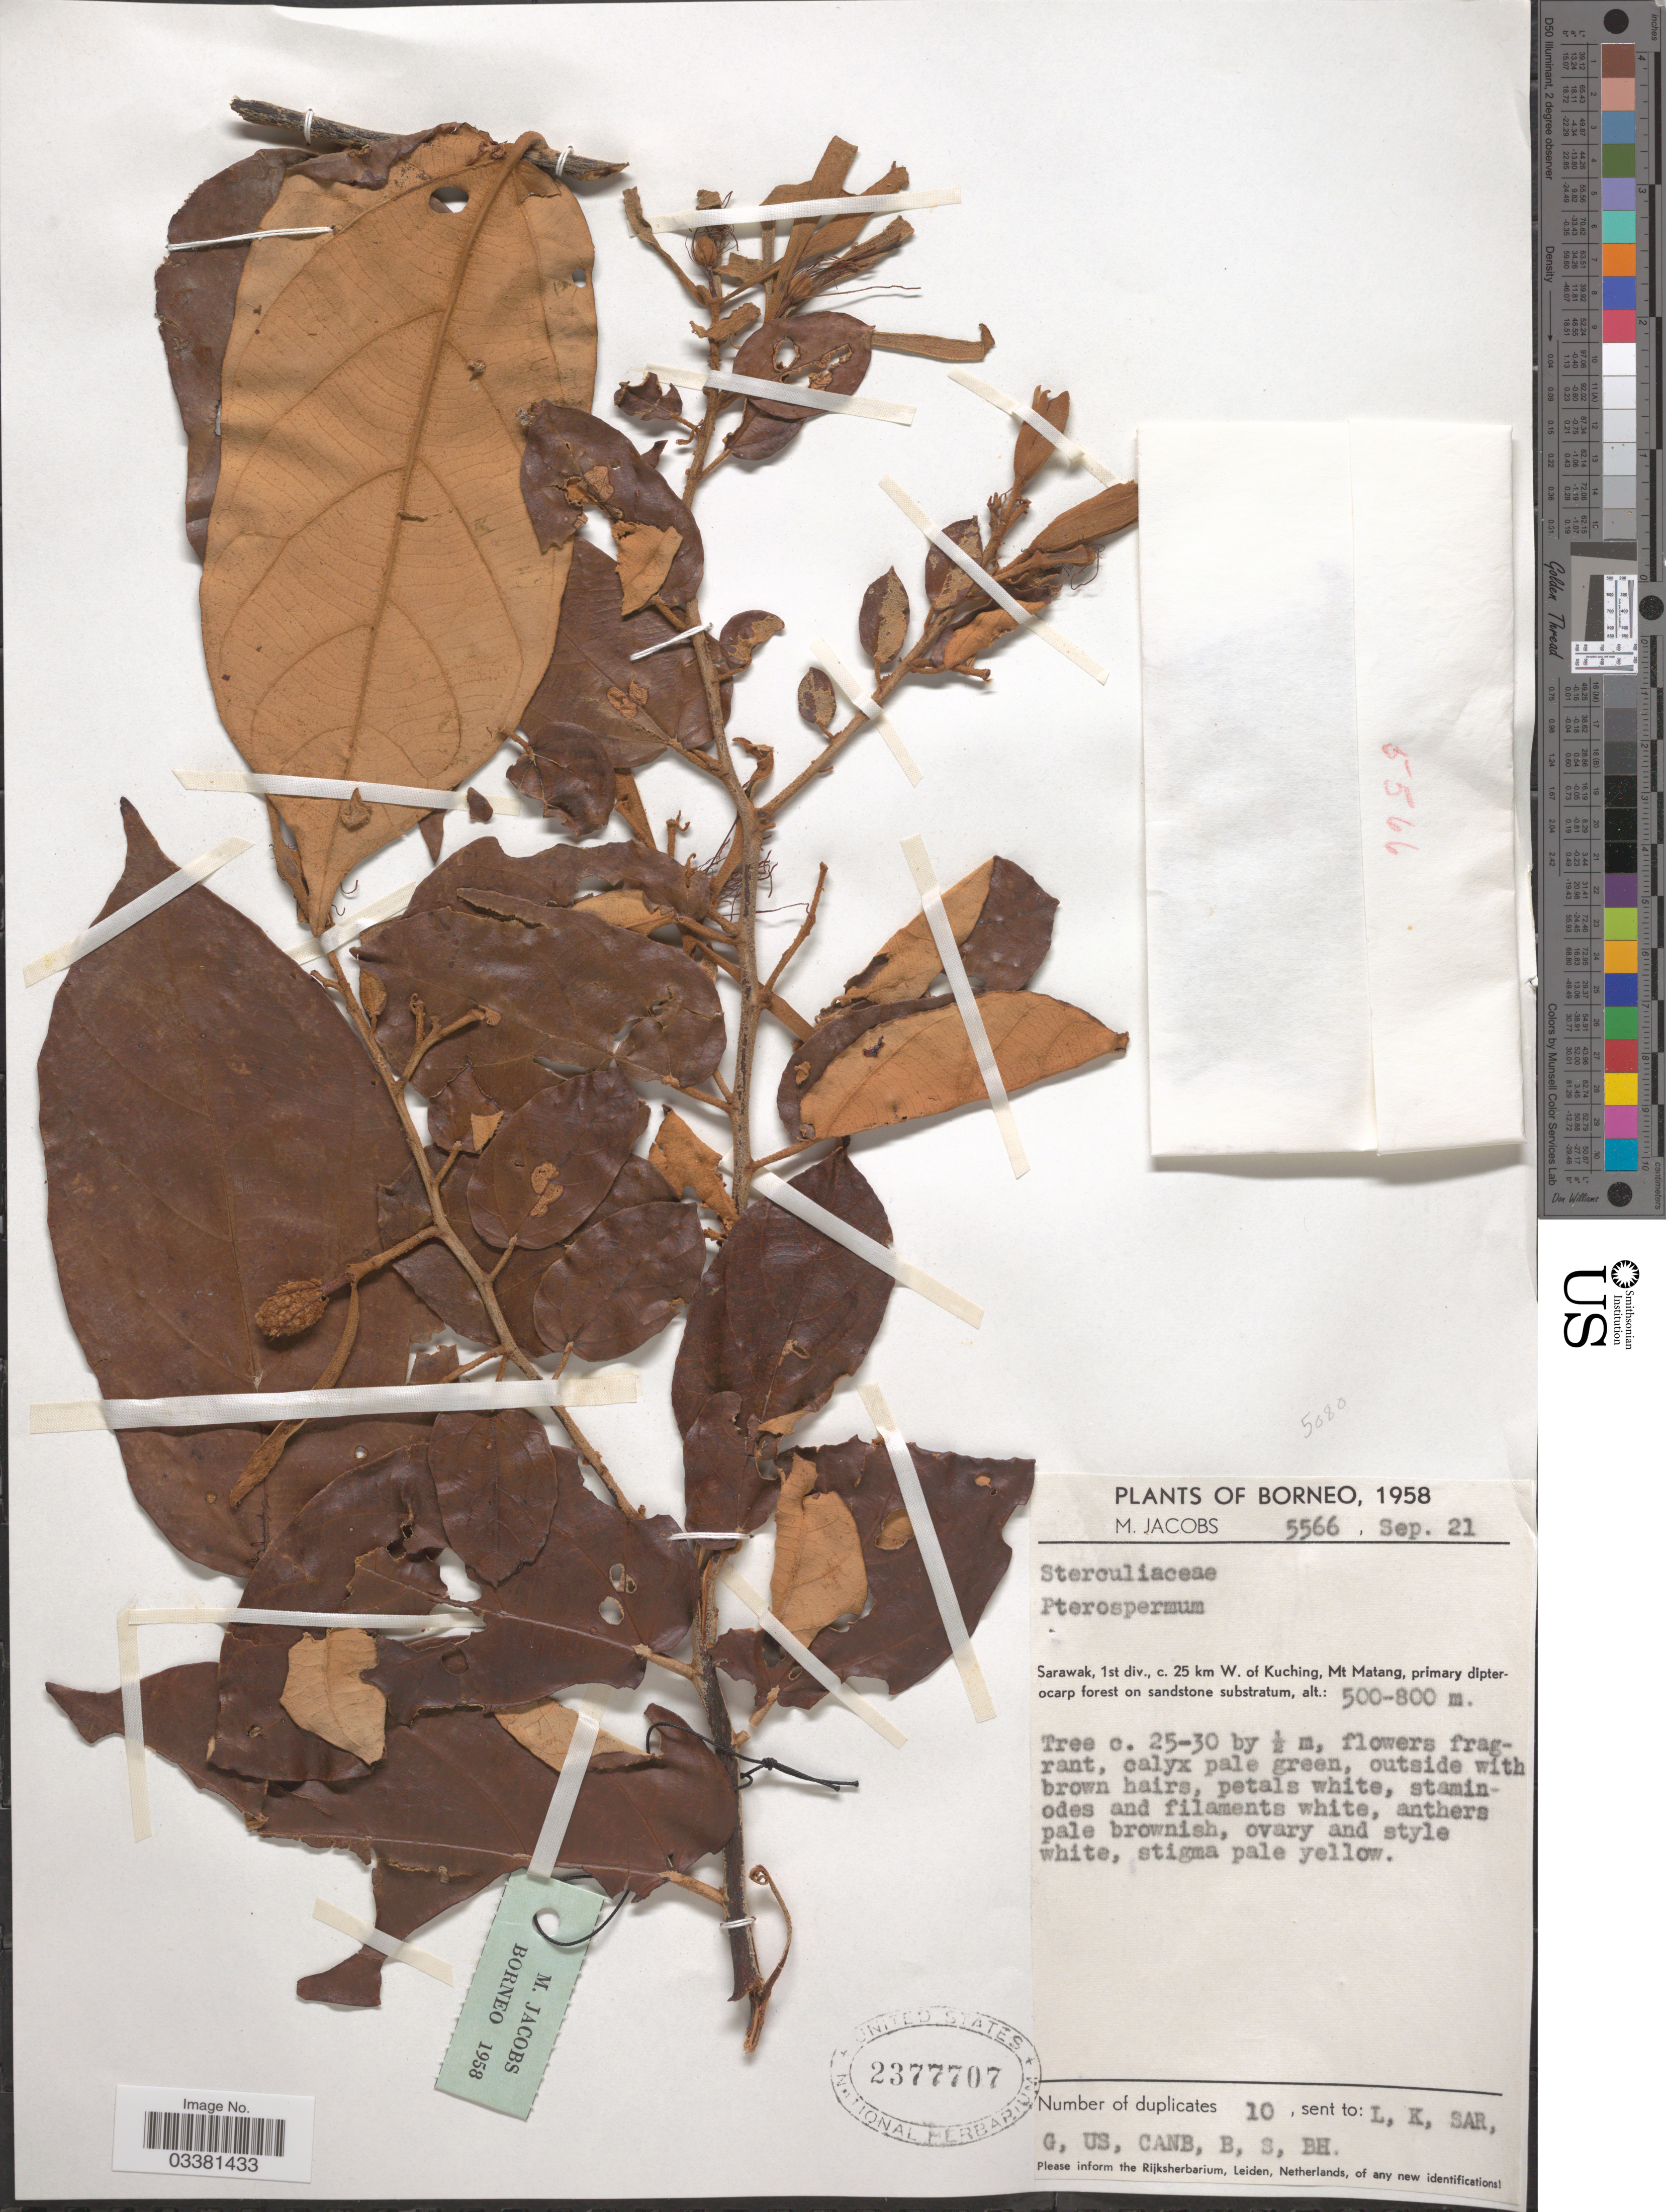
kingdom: Plantae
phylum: Tracheophyta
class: Magnoliopsida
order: Malvales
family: Malvaceae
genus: Pterospermum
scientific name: Pterospermum sp.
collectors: M. Jacobs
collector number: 5566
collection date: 1958-09-21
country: Malaysia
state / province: Sarawak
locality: Borneo. Sarawak, 1st div., c. 25 km W. of Kuching, Mt Matang.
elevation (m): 500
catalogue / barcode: US 2377707